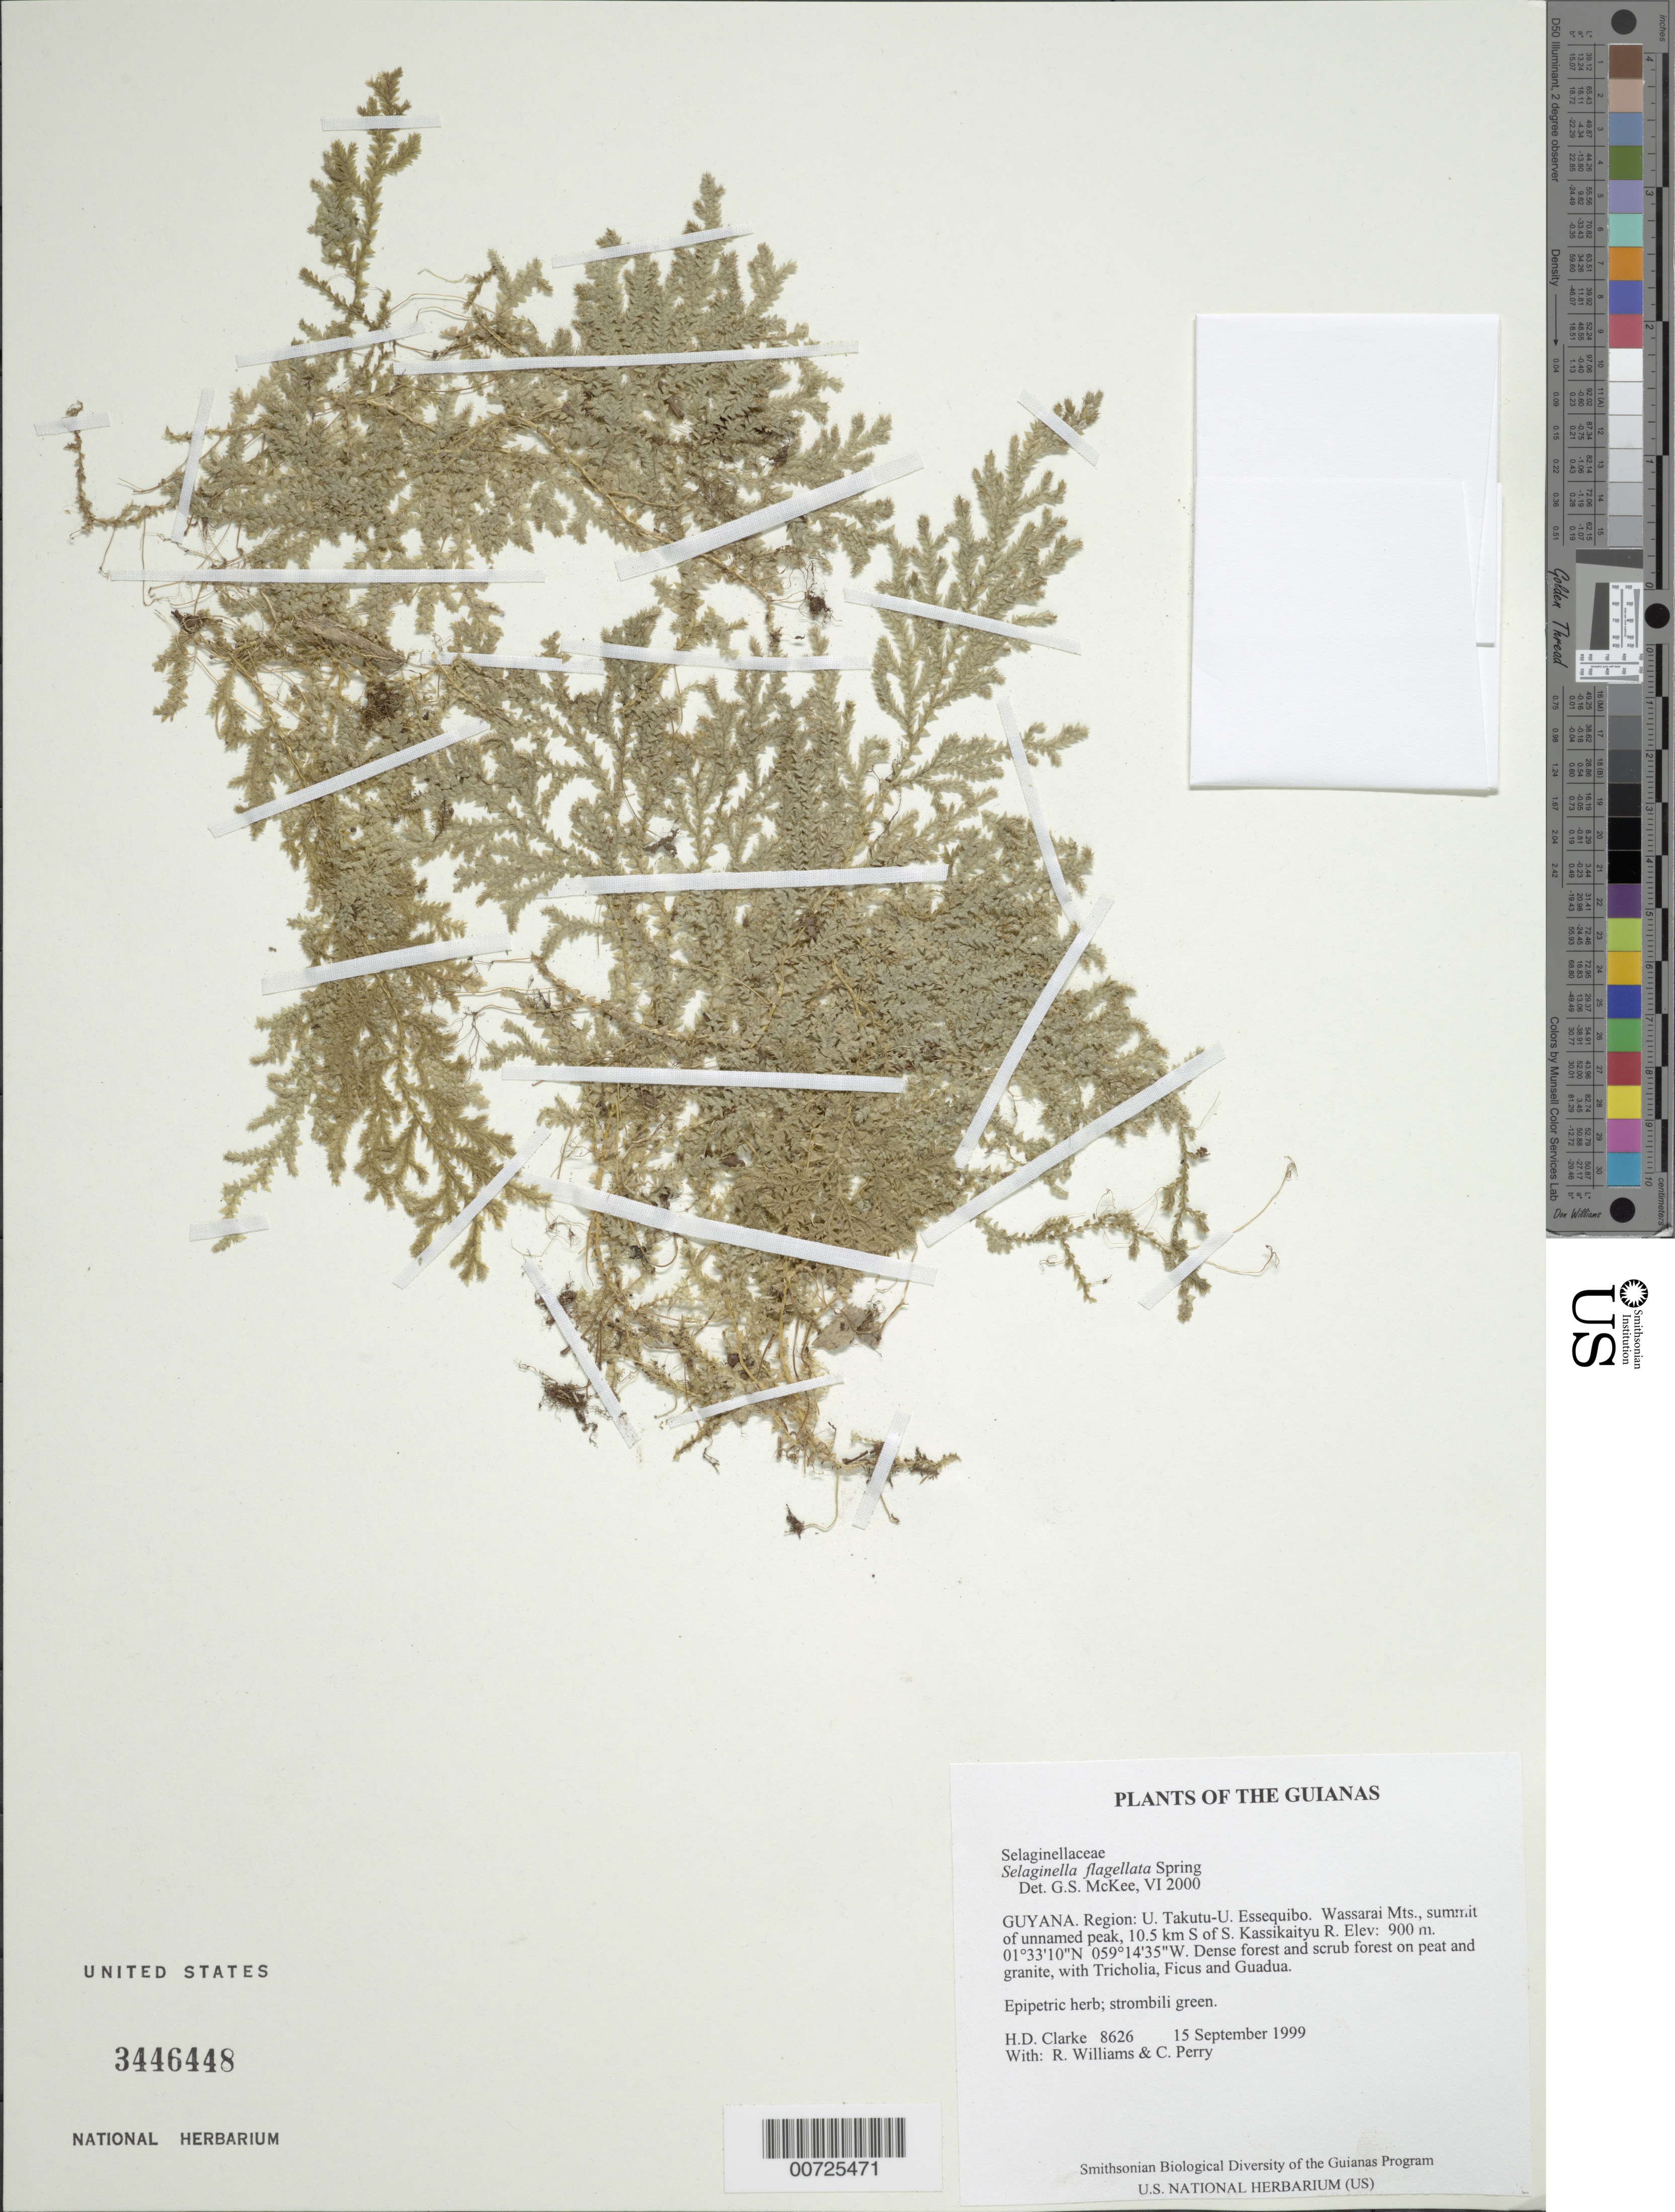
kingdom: Plantae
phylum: Tracheophyta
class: Lycopodiopsida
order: Selaginellales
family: Selaginellaceae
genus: Selaginella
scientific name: Selaginella flagellata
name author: Spring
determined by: McKee, G. S., (US), NMNH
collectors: H. D. Clarke, R. Williams & C. Perry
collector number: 8626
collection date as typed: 15 September 1999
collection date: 1999-09-15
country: Guyana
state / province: U. Takutu-U. Essequibo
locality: Wassarai Mts., summit of unnamed peak, 10.5 km S of S. Kassikaityu R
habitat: Dense forest and scrub forest on peat and granite, with Tricholia, Ficus and Guadua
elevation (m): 900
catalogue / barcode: US 3446448